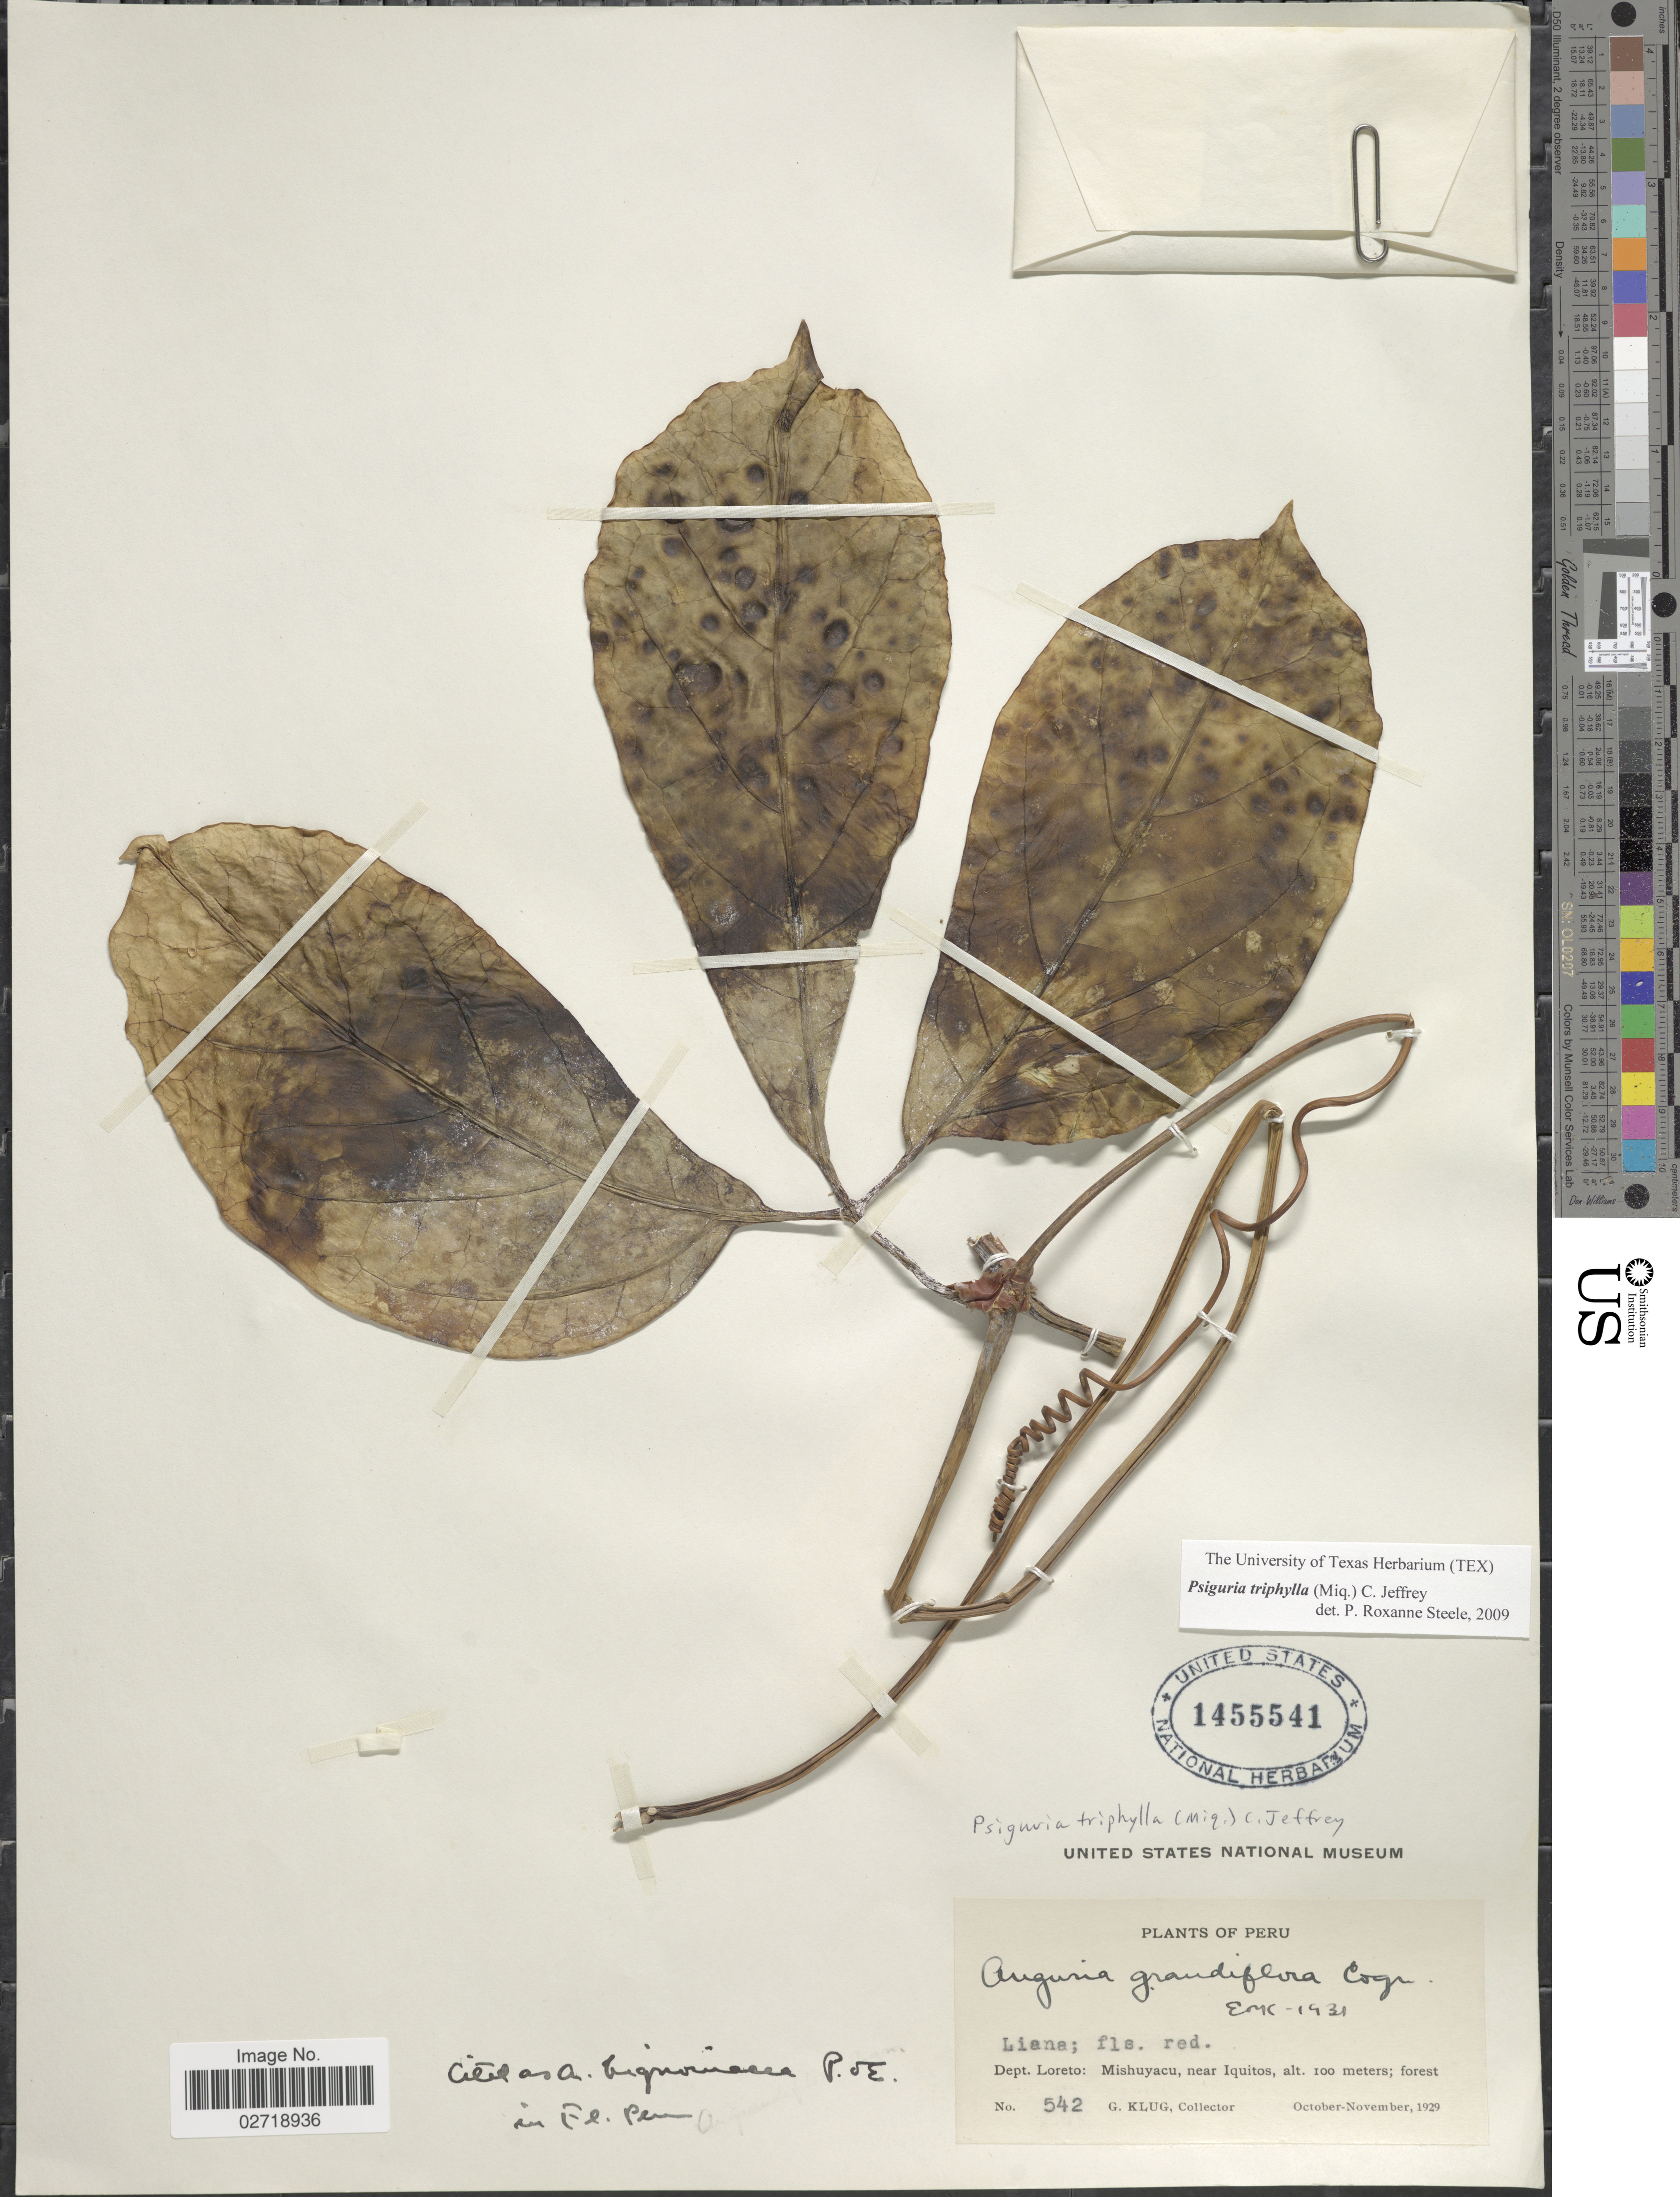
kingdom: Plantae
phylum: Tracheophyta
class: Magnoliopsida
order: Cucurbitales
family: Cucurbitaceae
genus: Psiguria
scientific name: Psiguria triphylla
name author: (Miq.) C. Jeffrey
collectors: G. Klug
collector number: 542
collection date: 1929-10/1929-11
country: Peru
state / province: Loreto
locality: Mishuyacu, near Iquitos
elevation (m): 100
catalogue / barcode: US 1455541